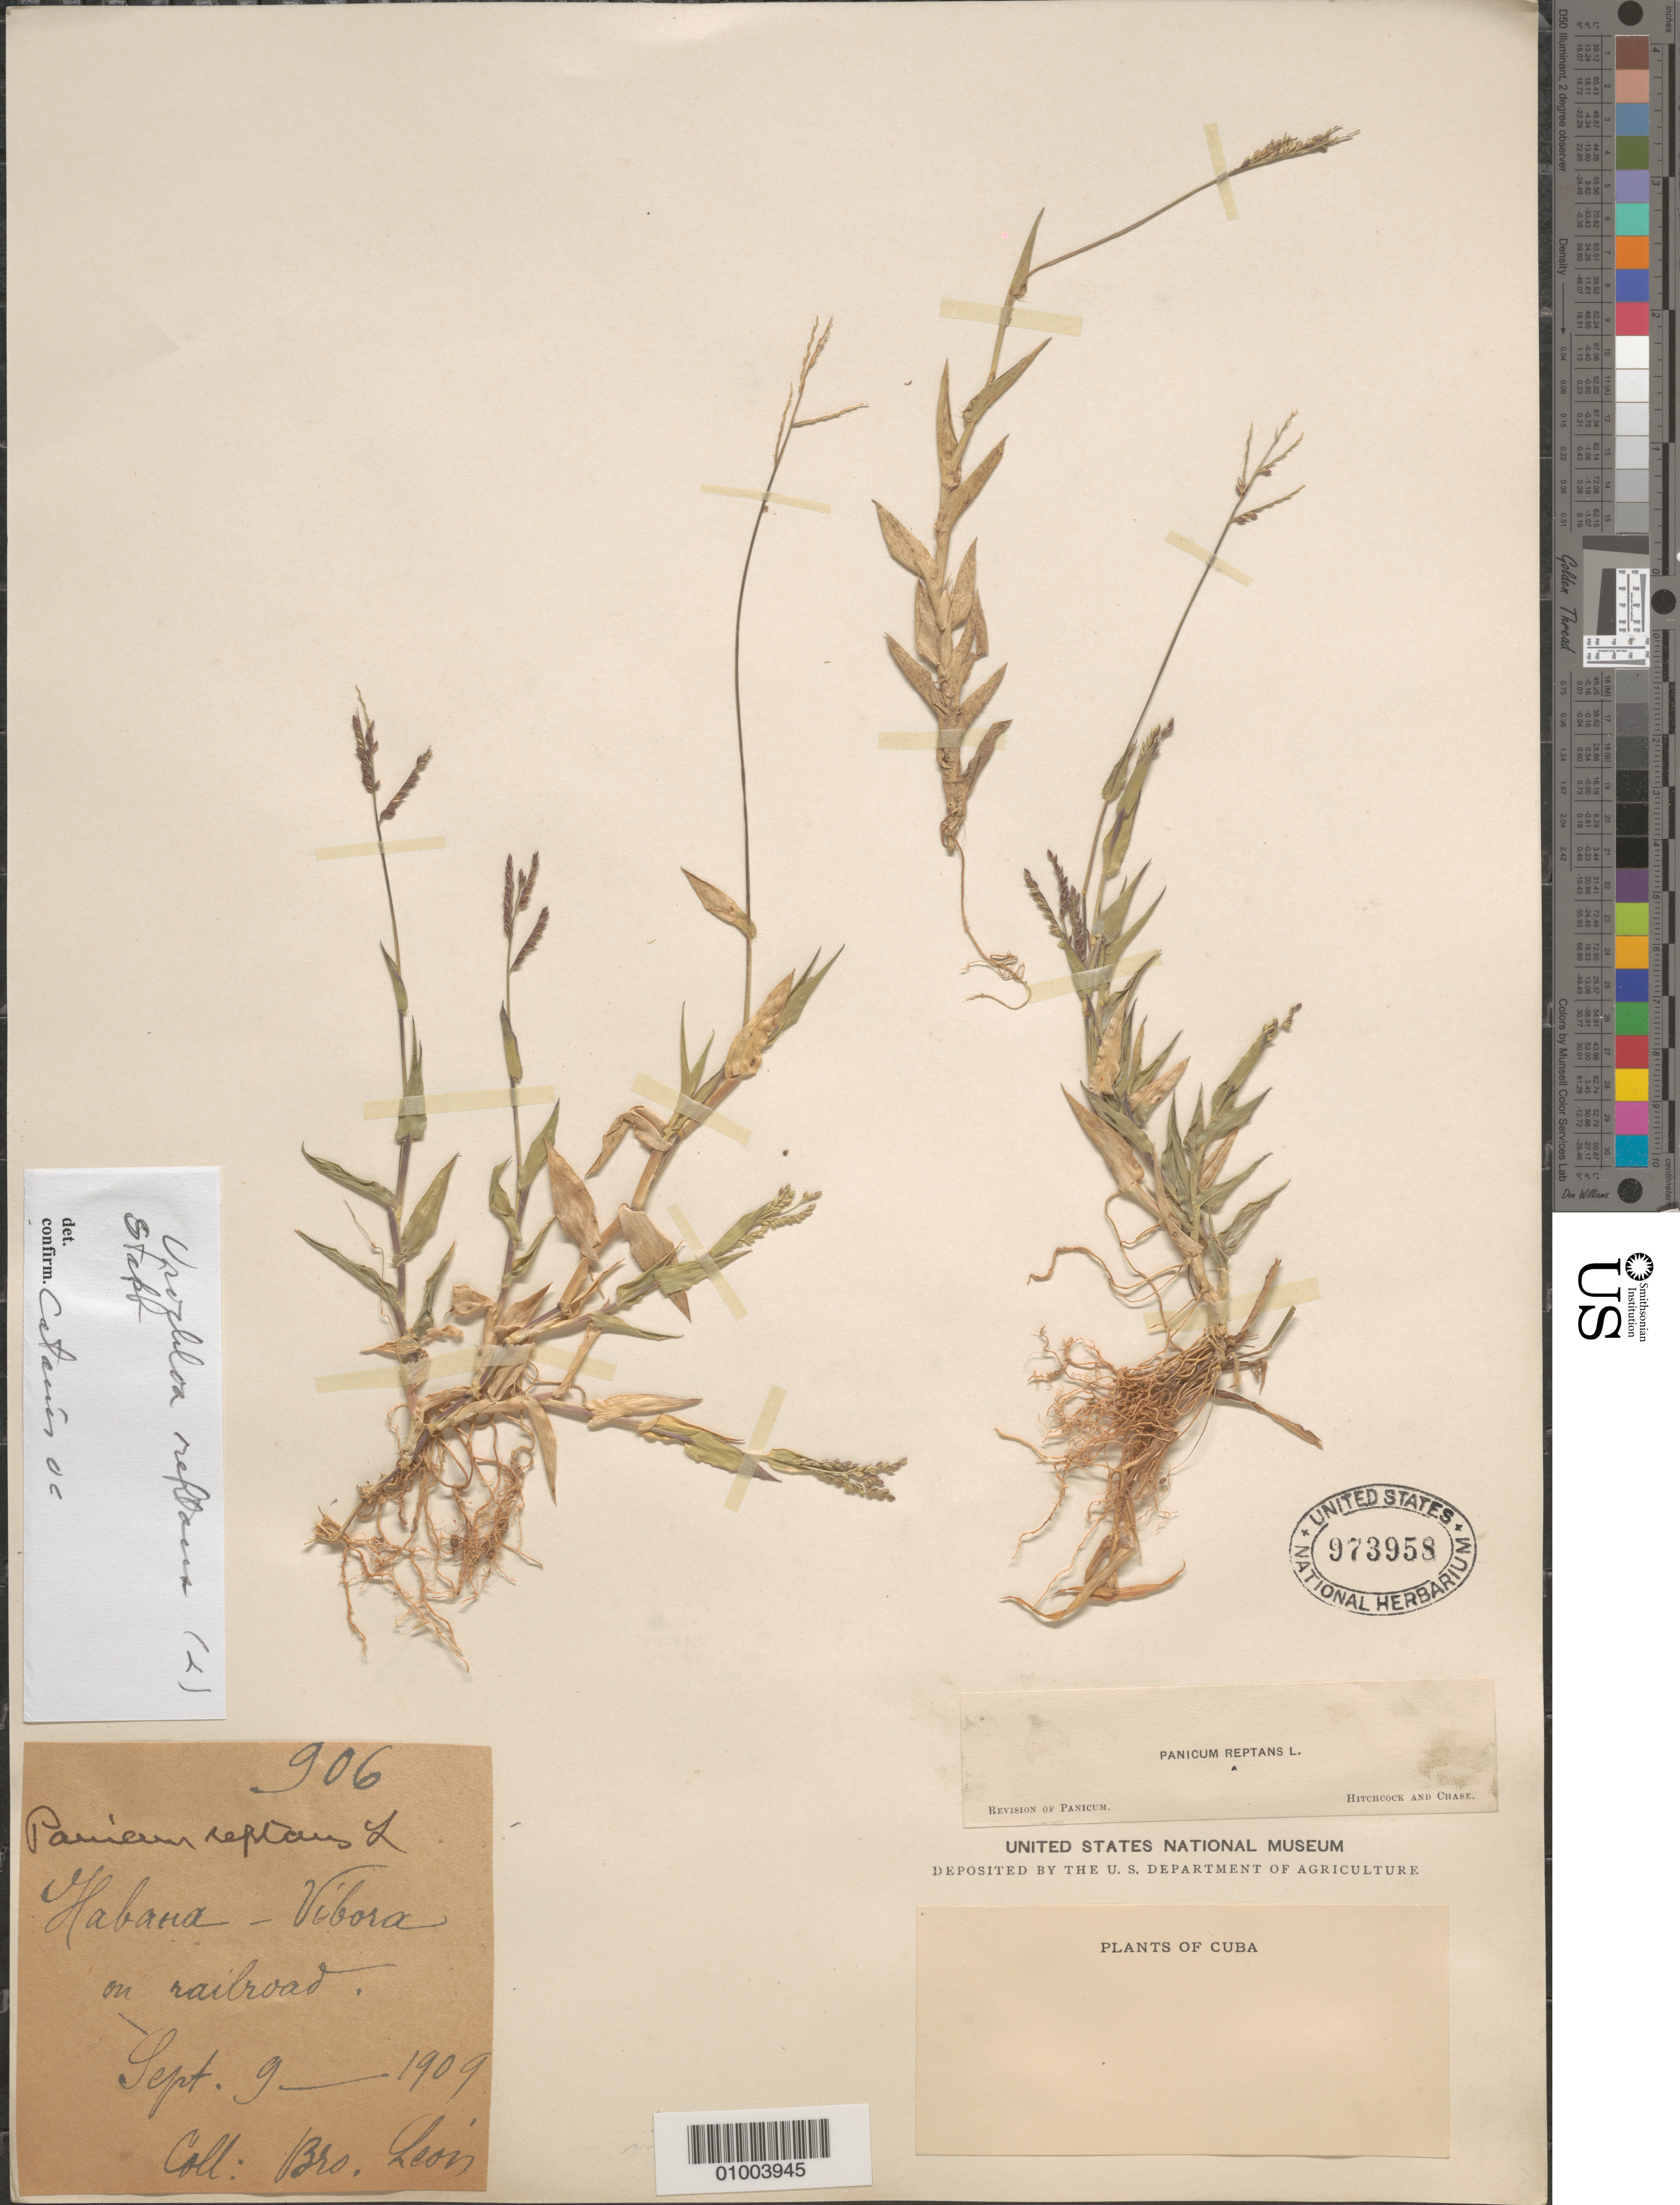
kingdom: Plantae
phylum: Tracheophyta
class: Liliopsida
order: Poales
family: Poaceae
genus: Urochloa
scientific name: Urochloa reptans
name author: (L.) Stapf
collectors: Bro. León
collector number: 906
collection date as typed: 09 Sep 1909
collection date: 1909-09-09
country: Cuba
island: Cuba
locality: Habana-Vibora; on railroad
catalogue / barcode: US 973958